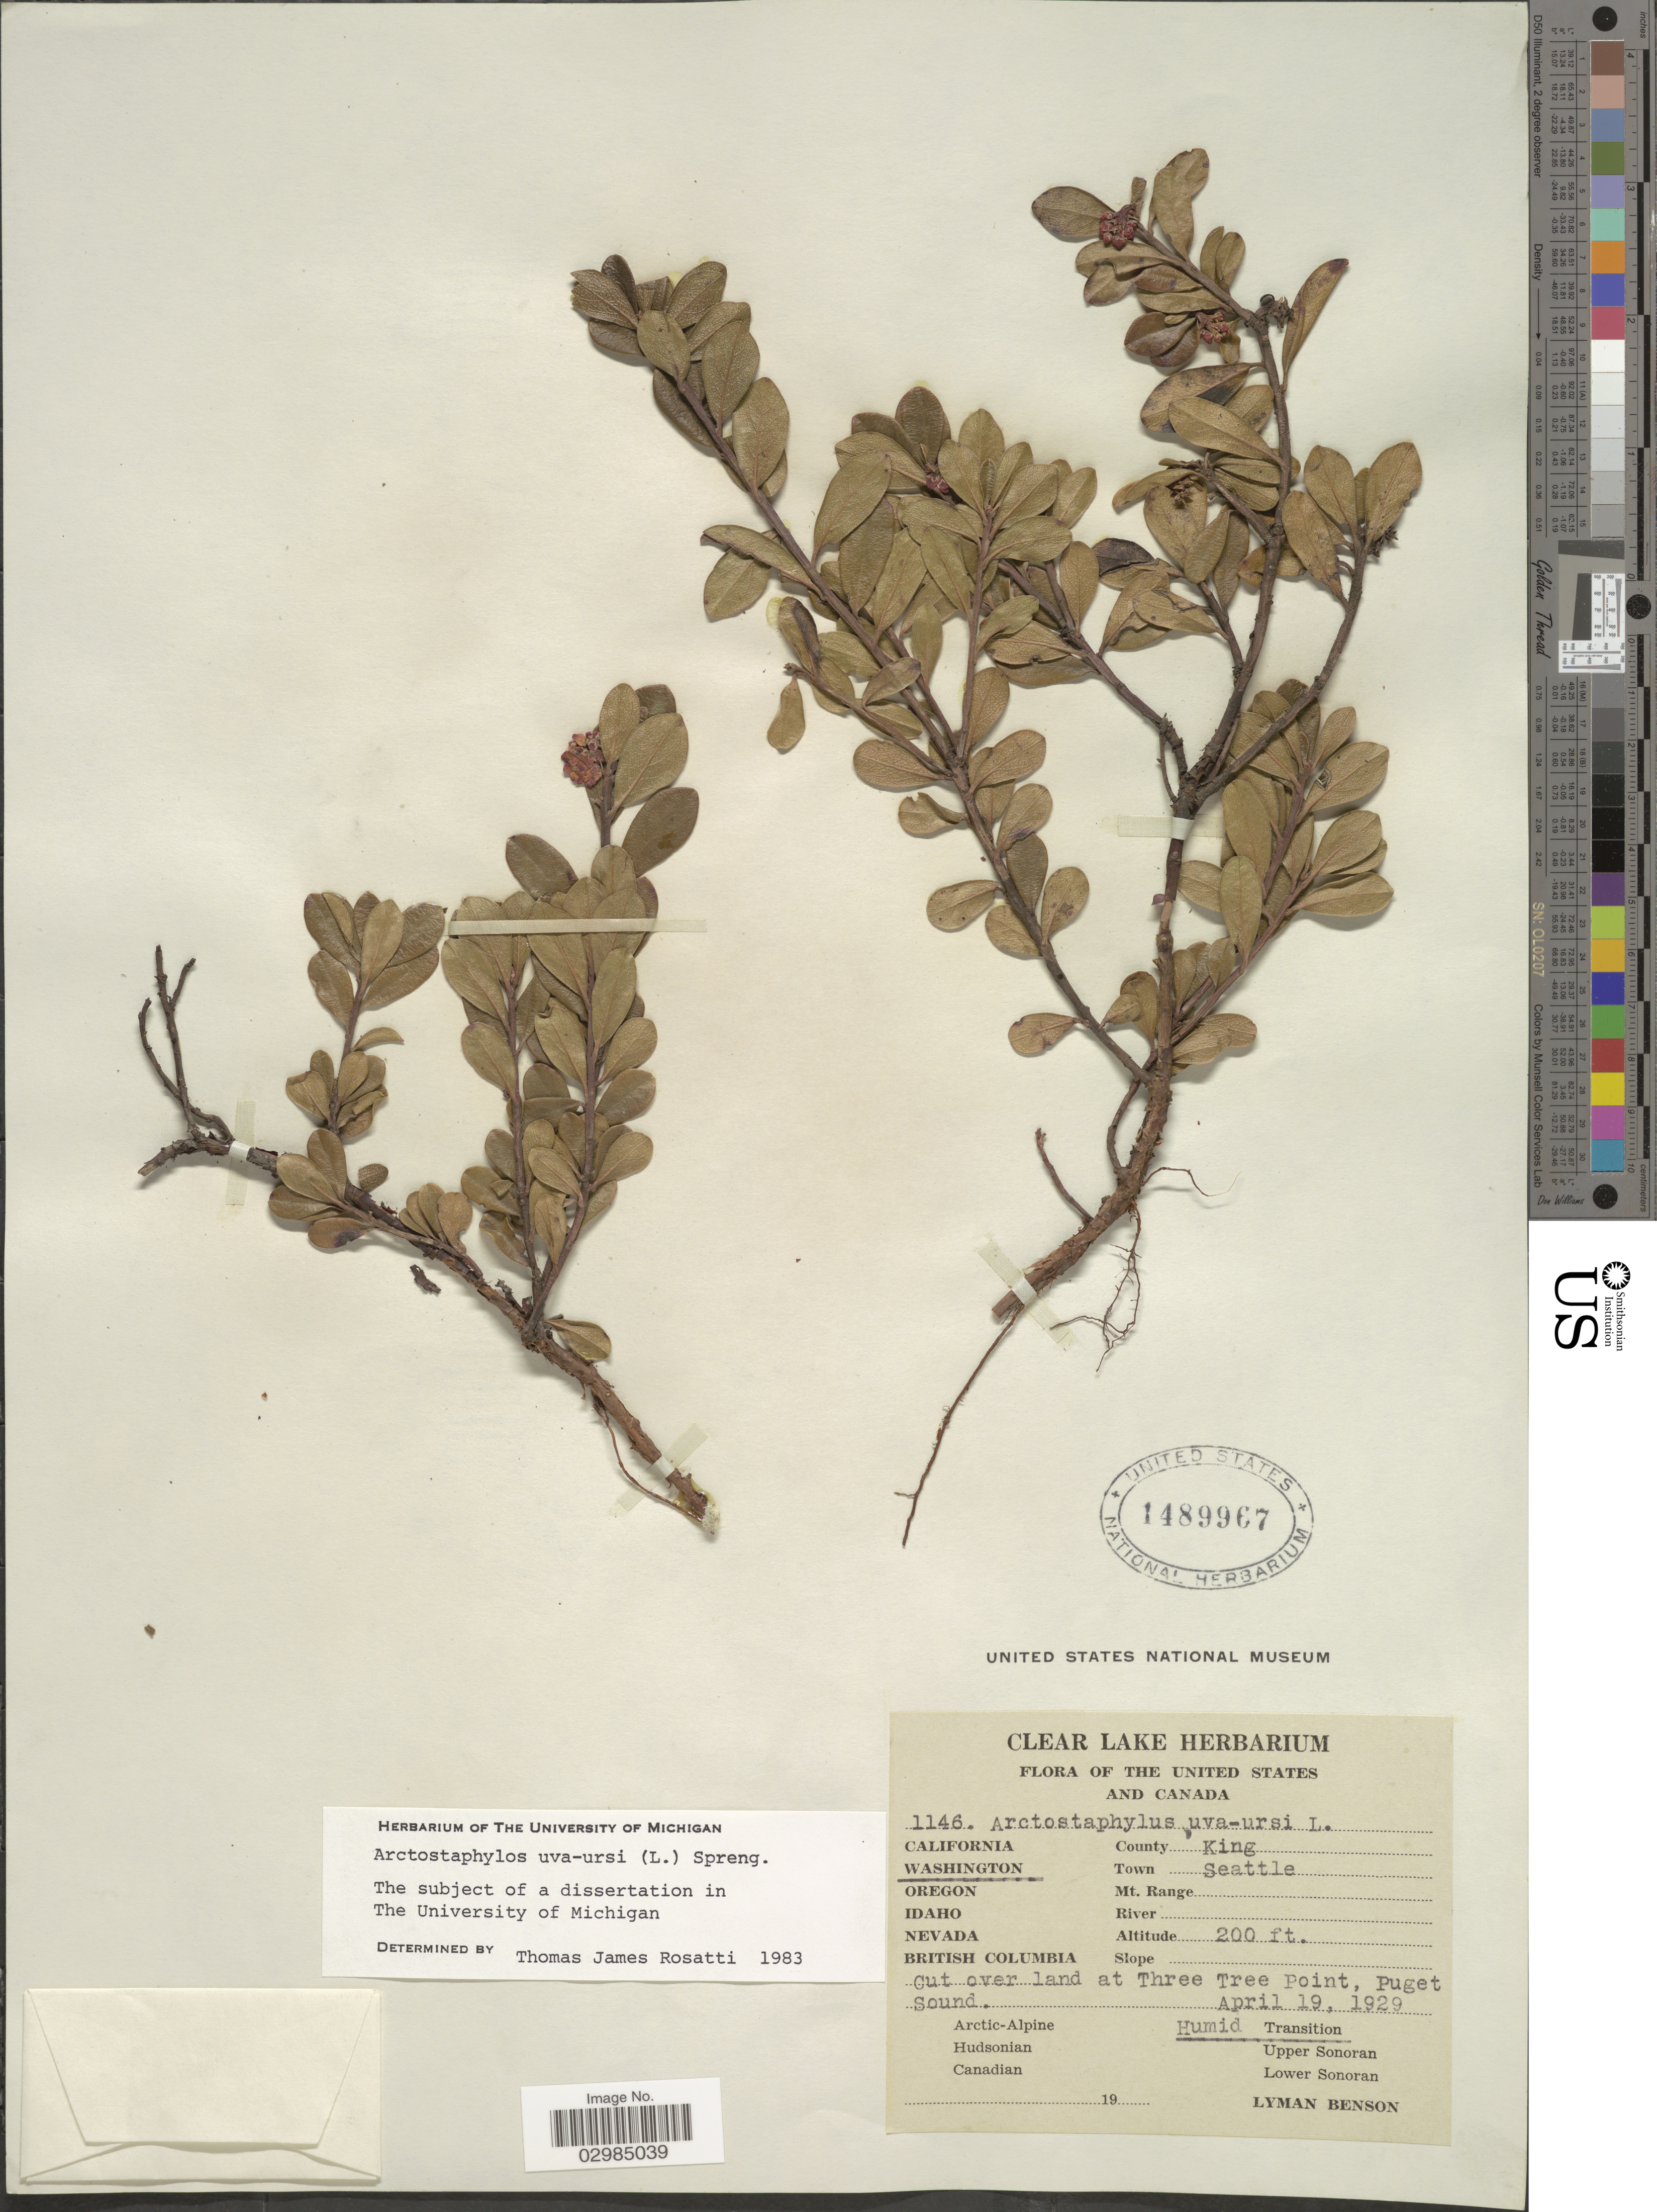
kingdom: Plantae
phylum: Tracheophyta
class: Magnoliopsida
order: Ericales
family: Ericaceae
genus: Arctostaphylos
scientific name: Arctostaphylos uva-ursi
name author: (L.) Spreng.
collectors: L. D. Benson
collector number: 1146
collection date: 1929-04-19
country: United States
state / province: Washington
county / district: King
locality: County King, Town Seattle. Cut over land at Three Tree Point, Puget Sound.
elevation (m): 61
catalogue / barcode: US 1489967